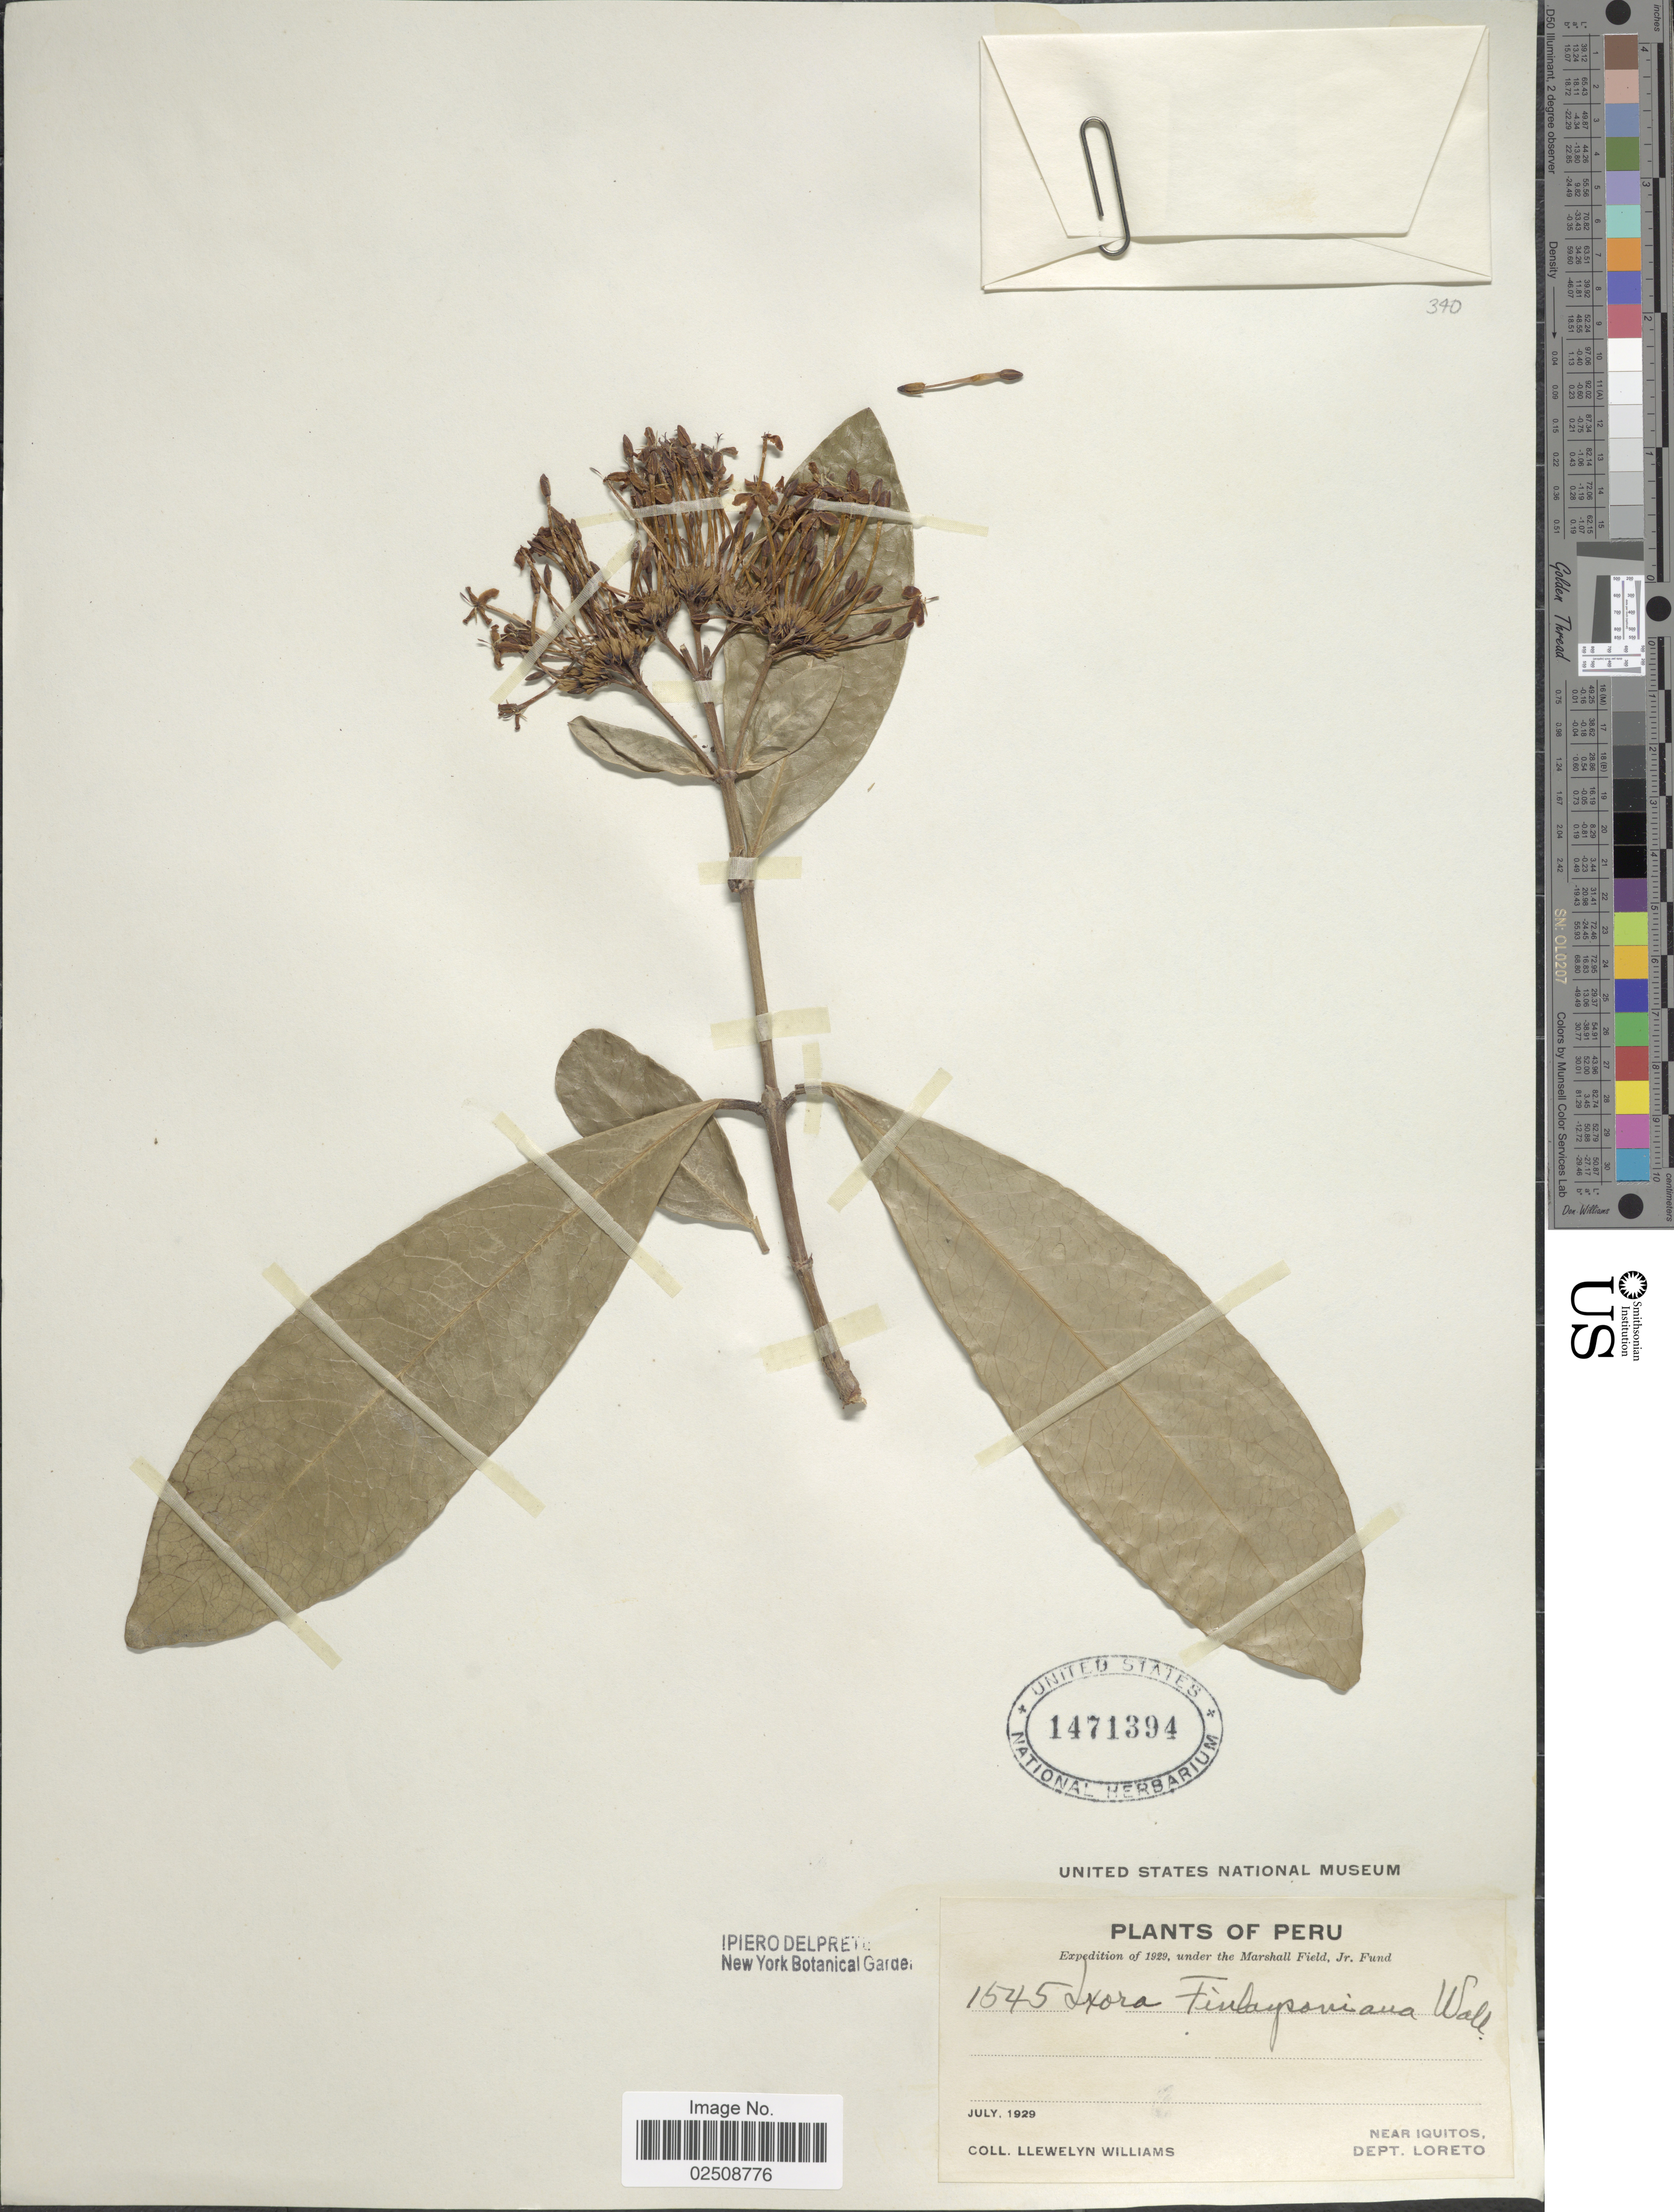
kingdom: Plantae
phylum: Tracheophyta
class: Magnoliopsida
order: Gentianales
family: Rubiaceae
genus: Ixora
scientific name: Ixora finlaysoniana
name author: Wall. ex G. Don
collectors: Ll. Williams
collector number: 1545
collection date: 1929-07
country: Peru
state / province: Loreto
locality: Near Iquitos, Dept. Loreto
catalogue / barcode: US 1471394